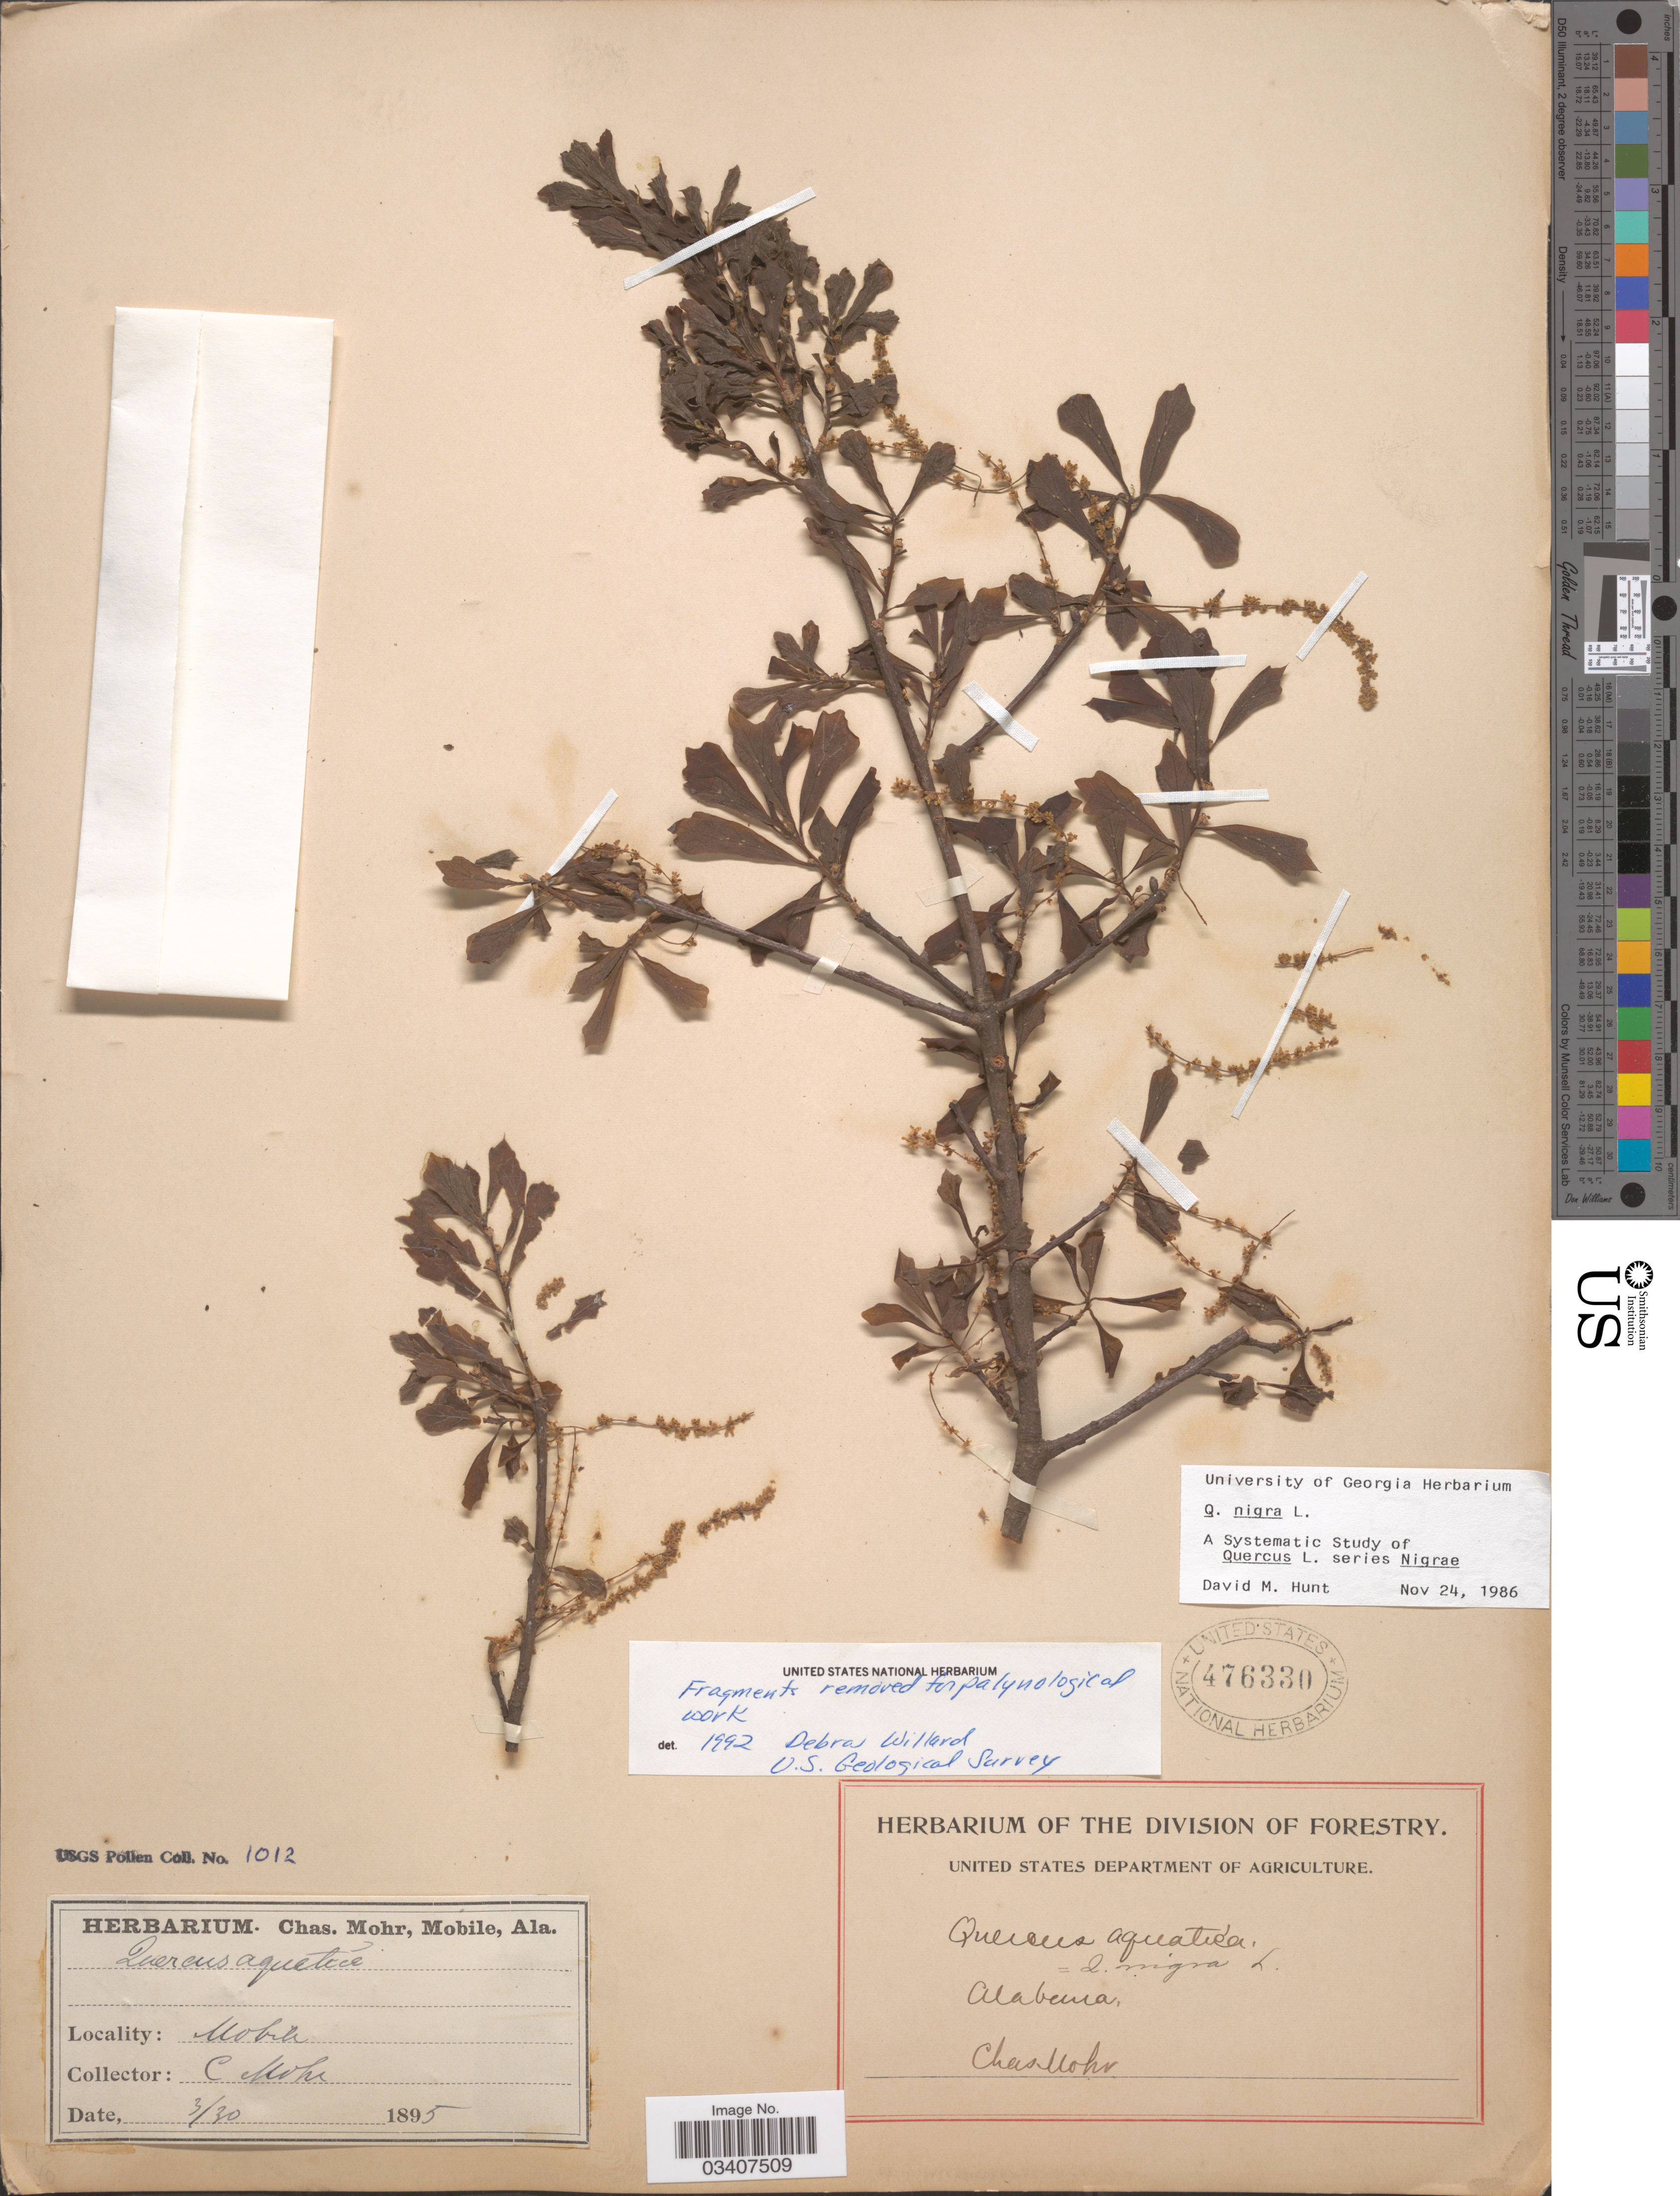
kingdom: Plantae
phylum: Tracheophyta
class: Magnoliopsida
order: Fagales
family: Fagaceae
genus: Quercus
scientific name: Quercus nigra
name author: L.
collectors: Mohr, C. T. (herbarium)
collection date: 1895-03-30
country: United States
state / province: Alabama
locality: Mobile.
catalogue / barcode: US 476330